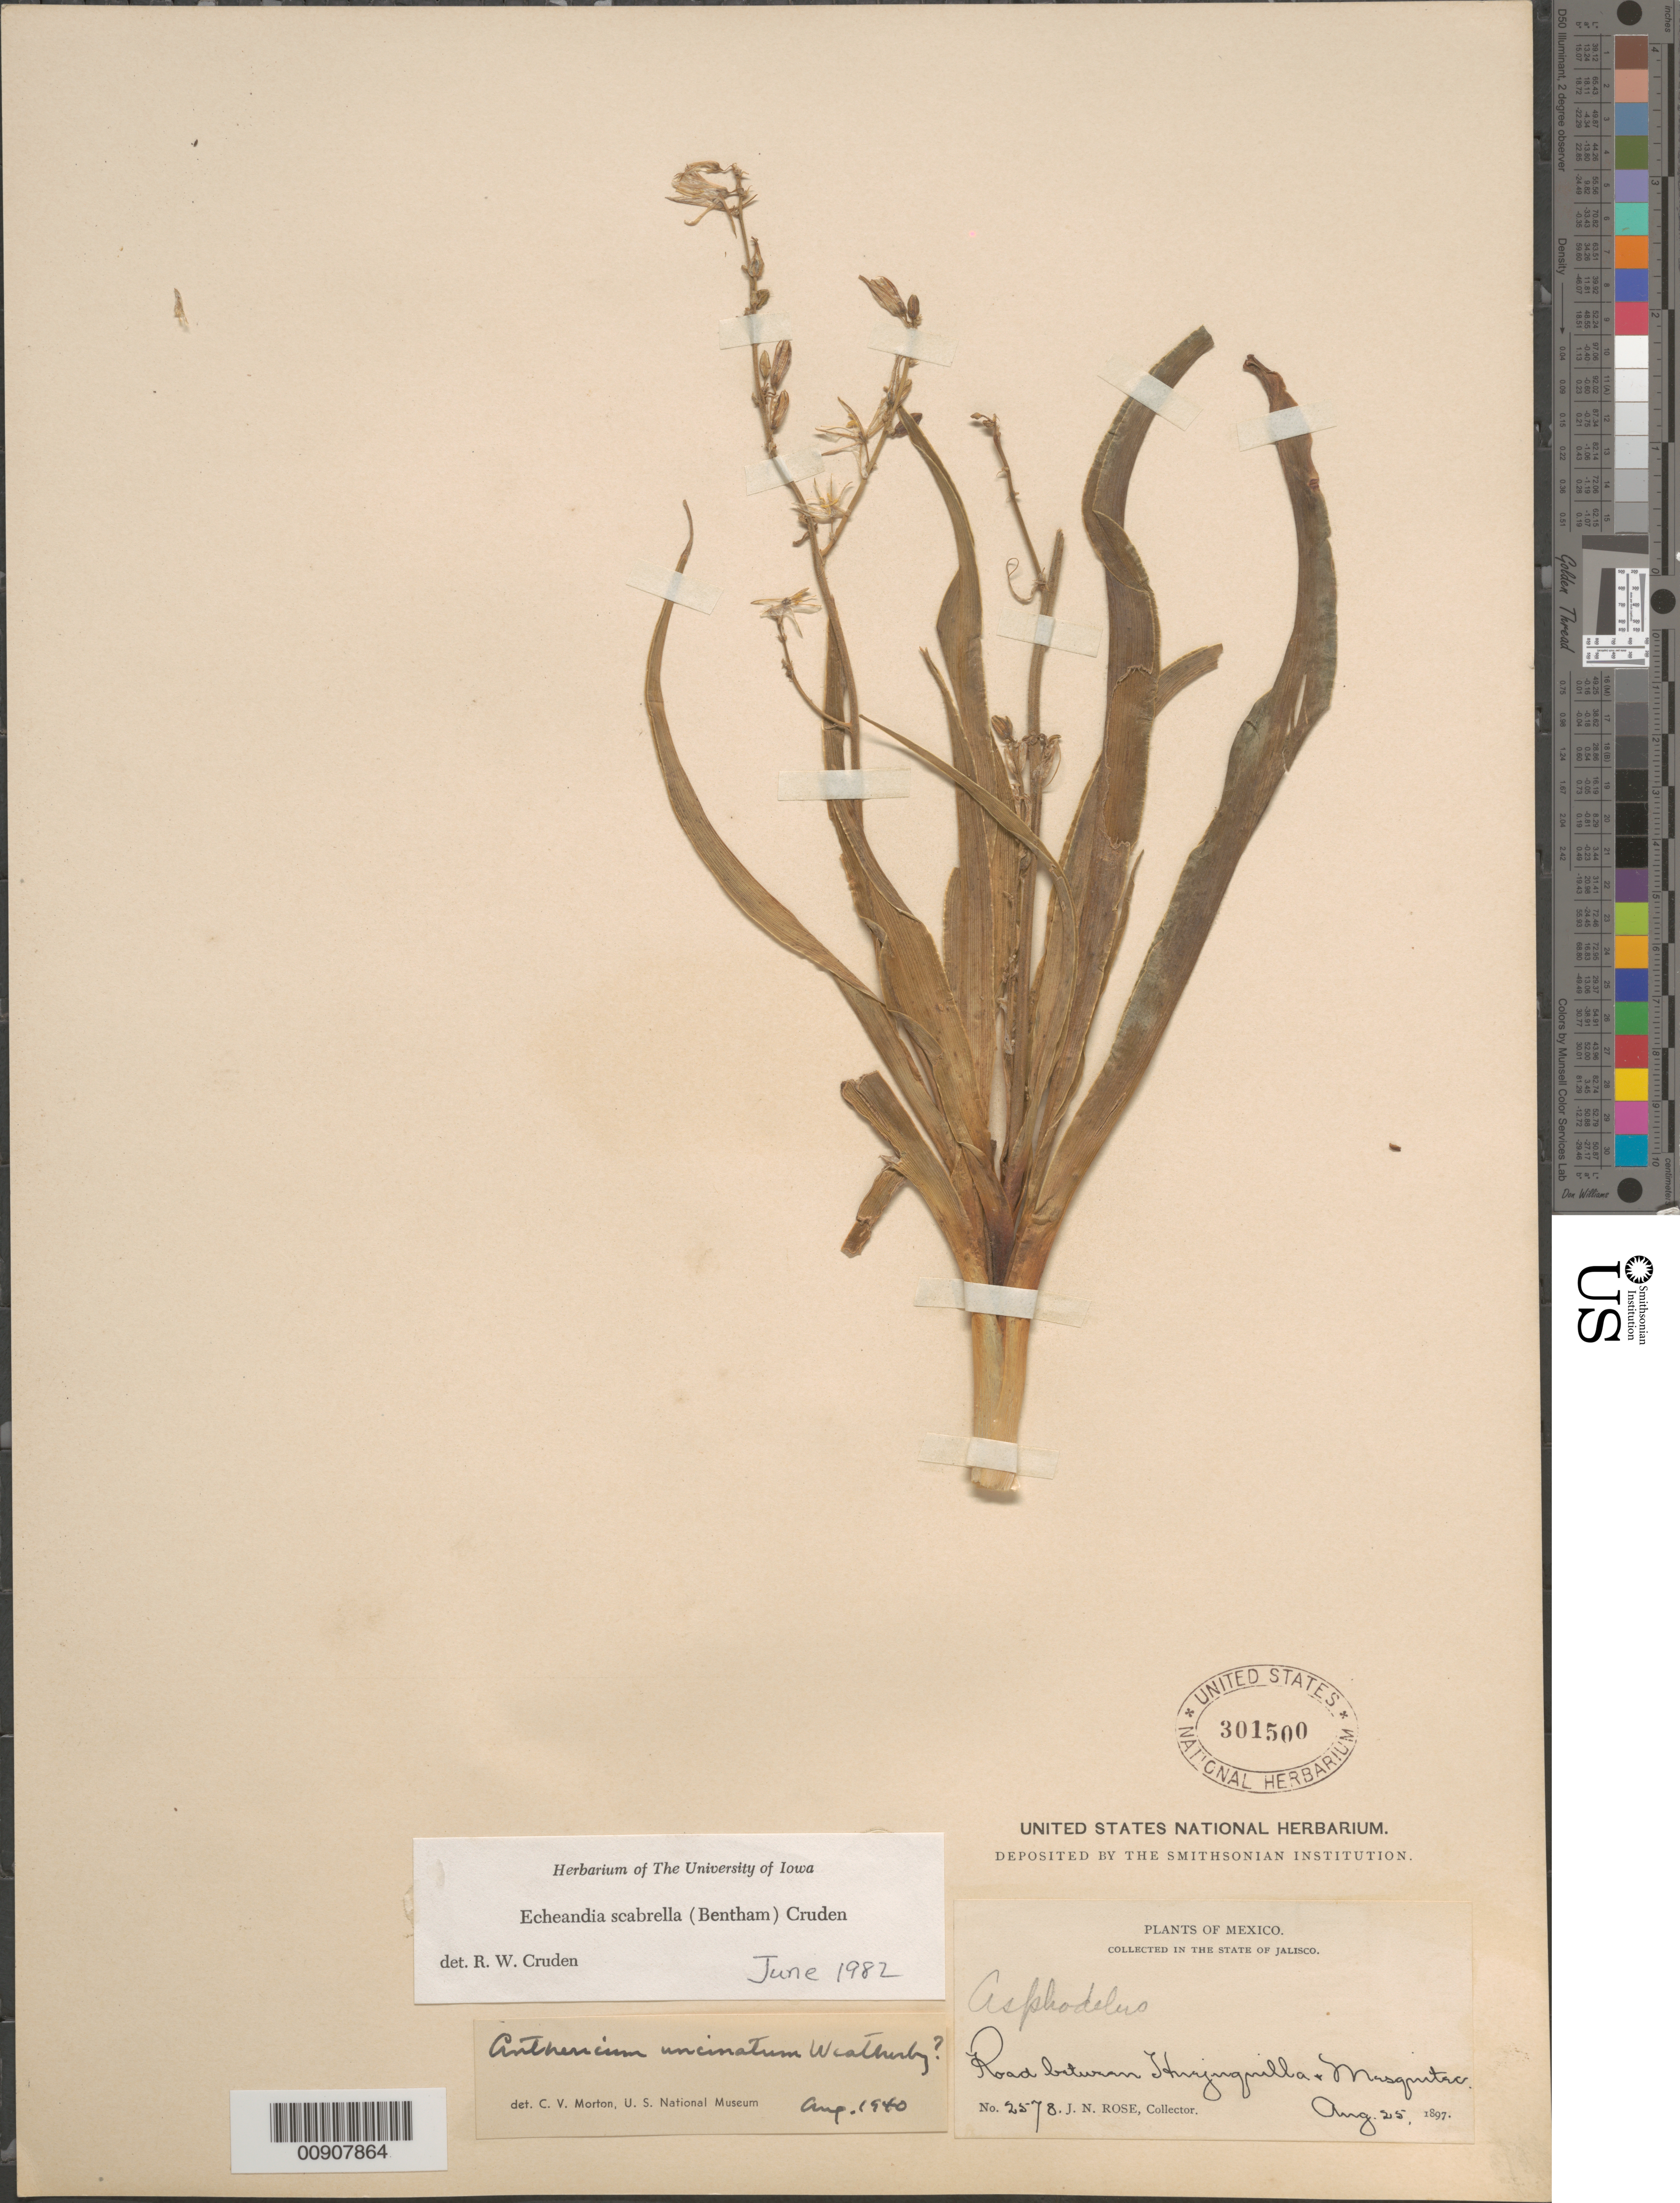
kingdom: Plantae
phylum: Tracheophyta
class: Liliopsida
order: Asparagales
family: Asparagaceae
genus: Echeandia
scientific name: Echeandia scabrella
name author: (Benth.) Cruden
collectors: J. N. Rose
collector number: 2578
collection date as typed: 25 Aug 1897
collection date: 1897-08-25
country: Mexico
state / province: Jalisco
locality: Road between Huejuquilla & Mesquitec, State of Jalisco.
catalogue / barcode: US 301500